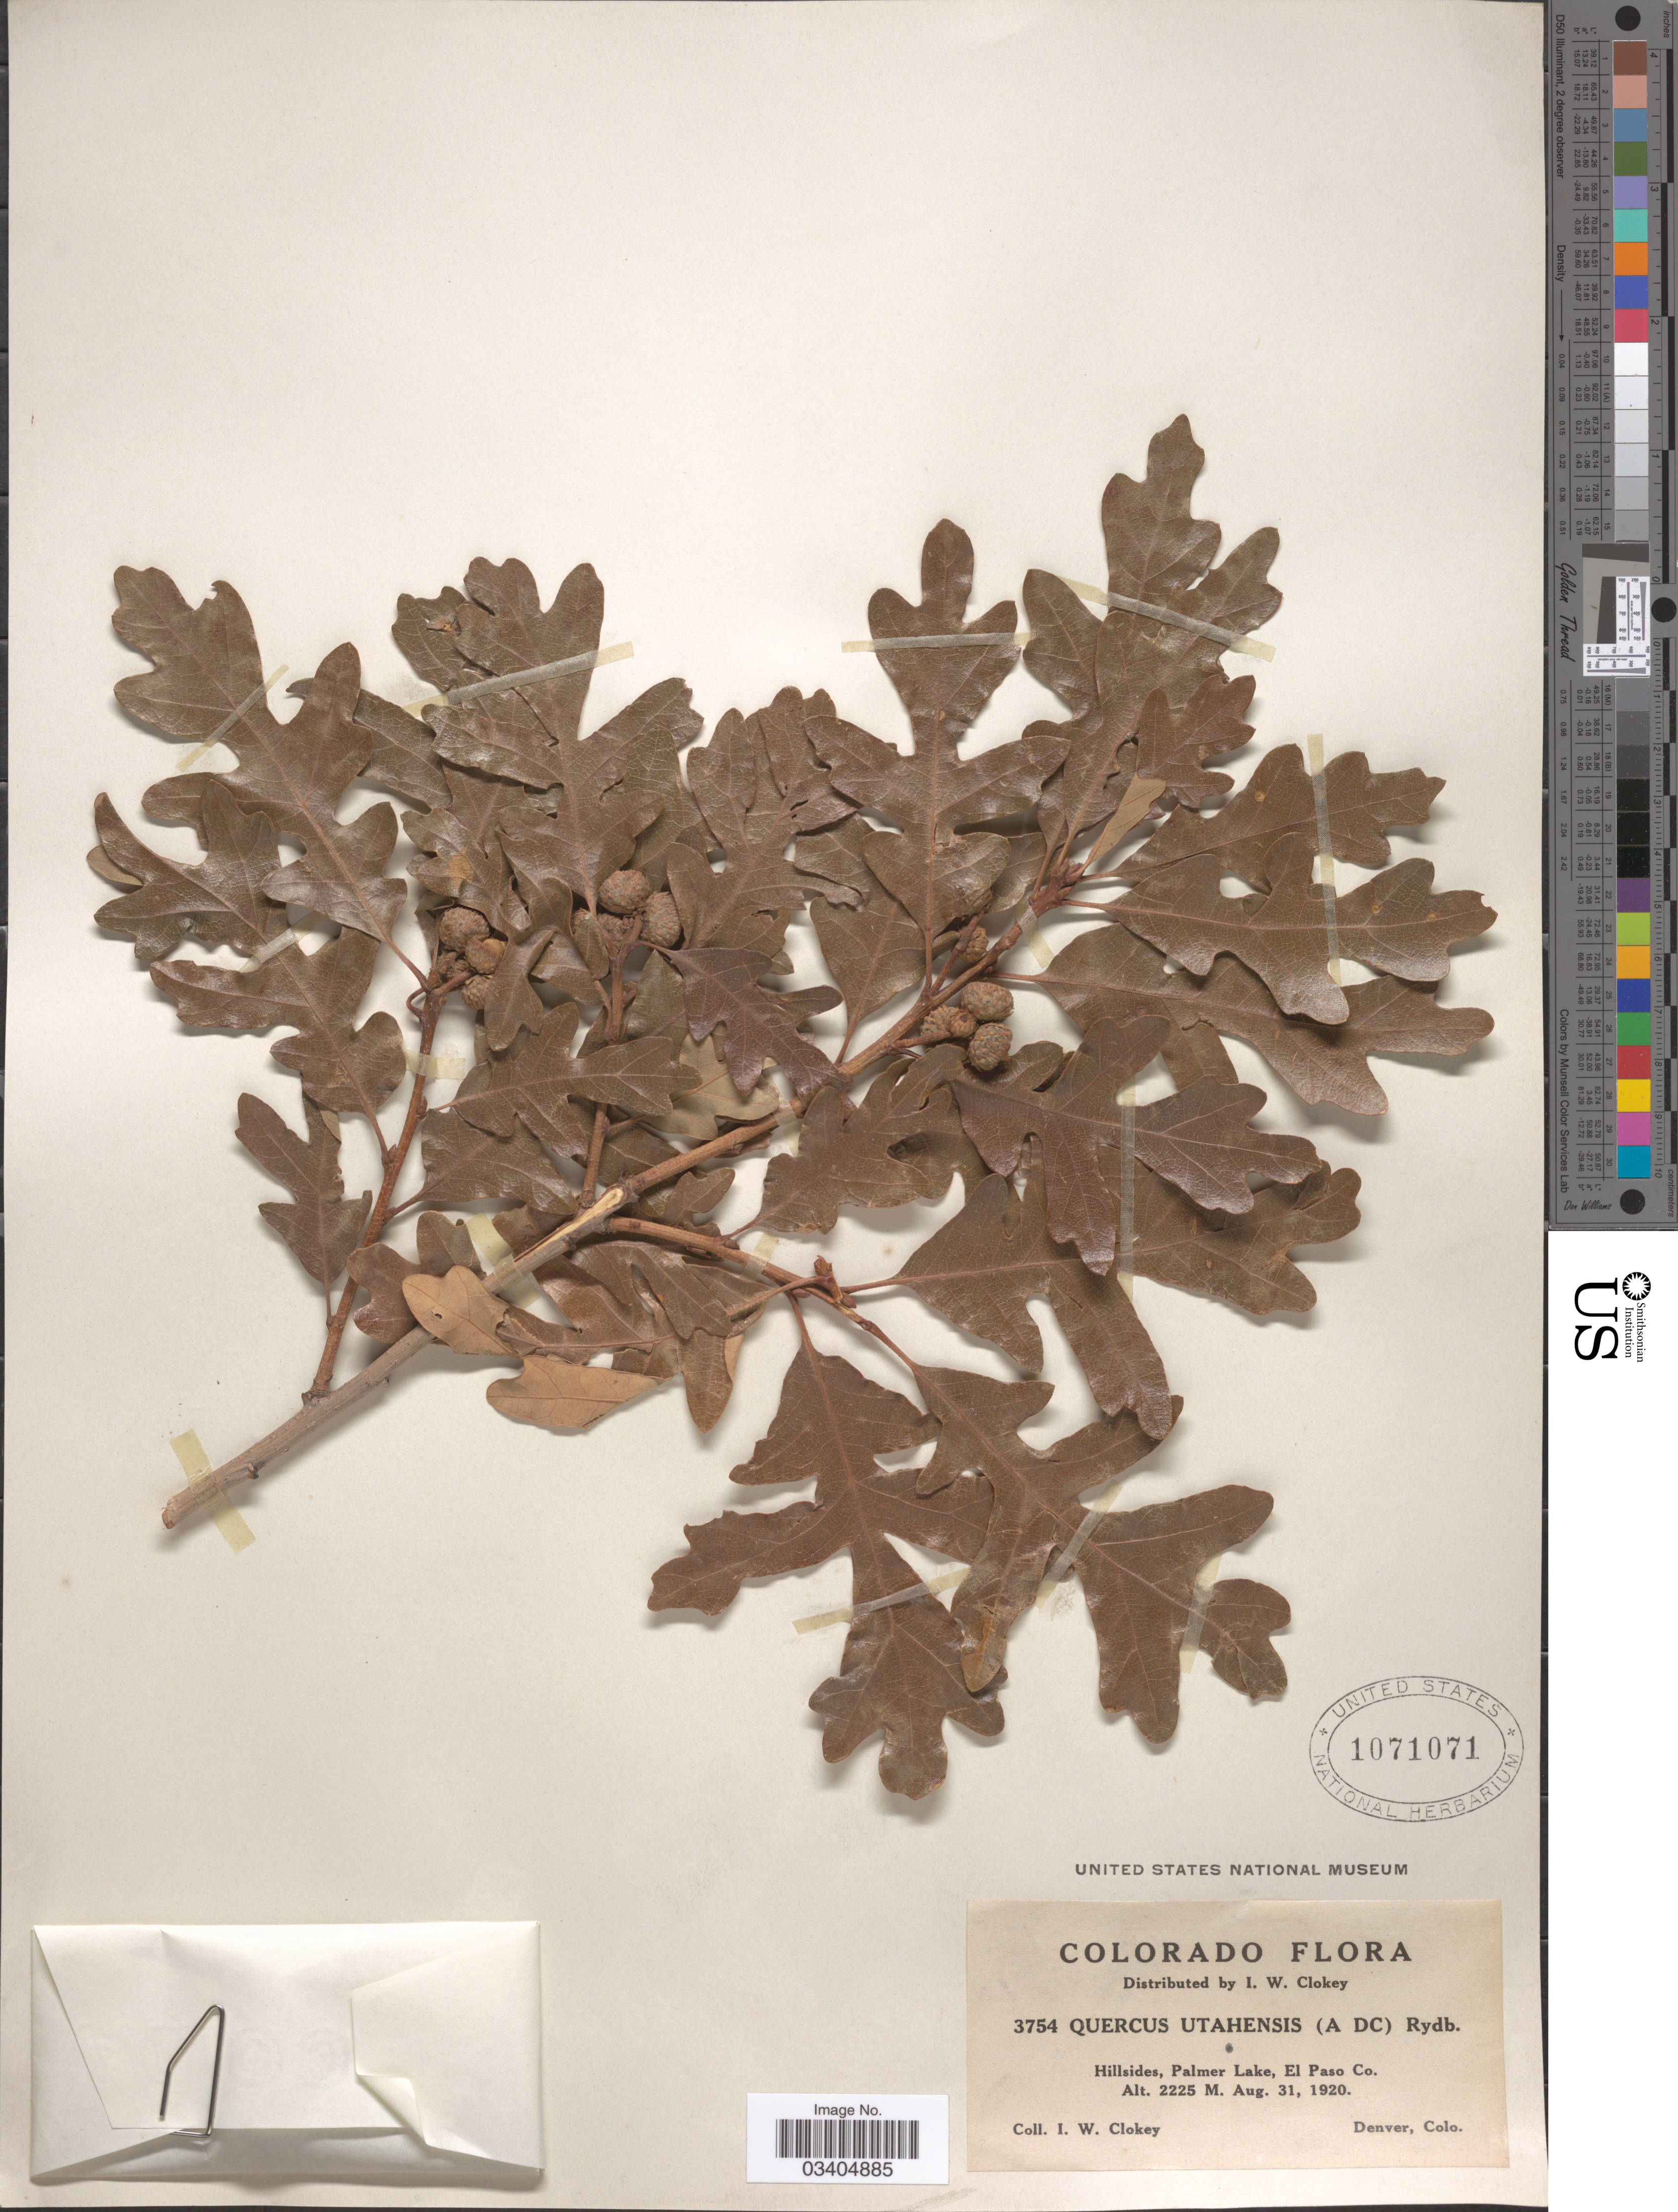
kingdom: Plantae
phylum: Tracheophyta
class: Magnoliopsida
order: Fagales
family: Fagaceae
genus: Quercus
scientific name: Quercus gambelii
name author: Nutt.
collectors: I. W. Clokey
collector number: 3754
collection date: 1920-08-31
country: United States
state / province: Colorado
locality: Hillsides, Palmer Lake, El Paso Co.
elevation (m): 2225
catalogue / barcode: US 1071071